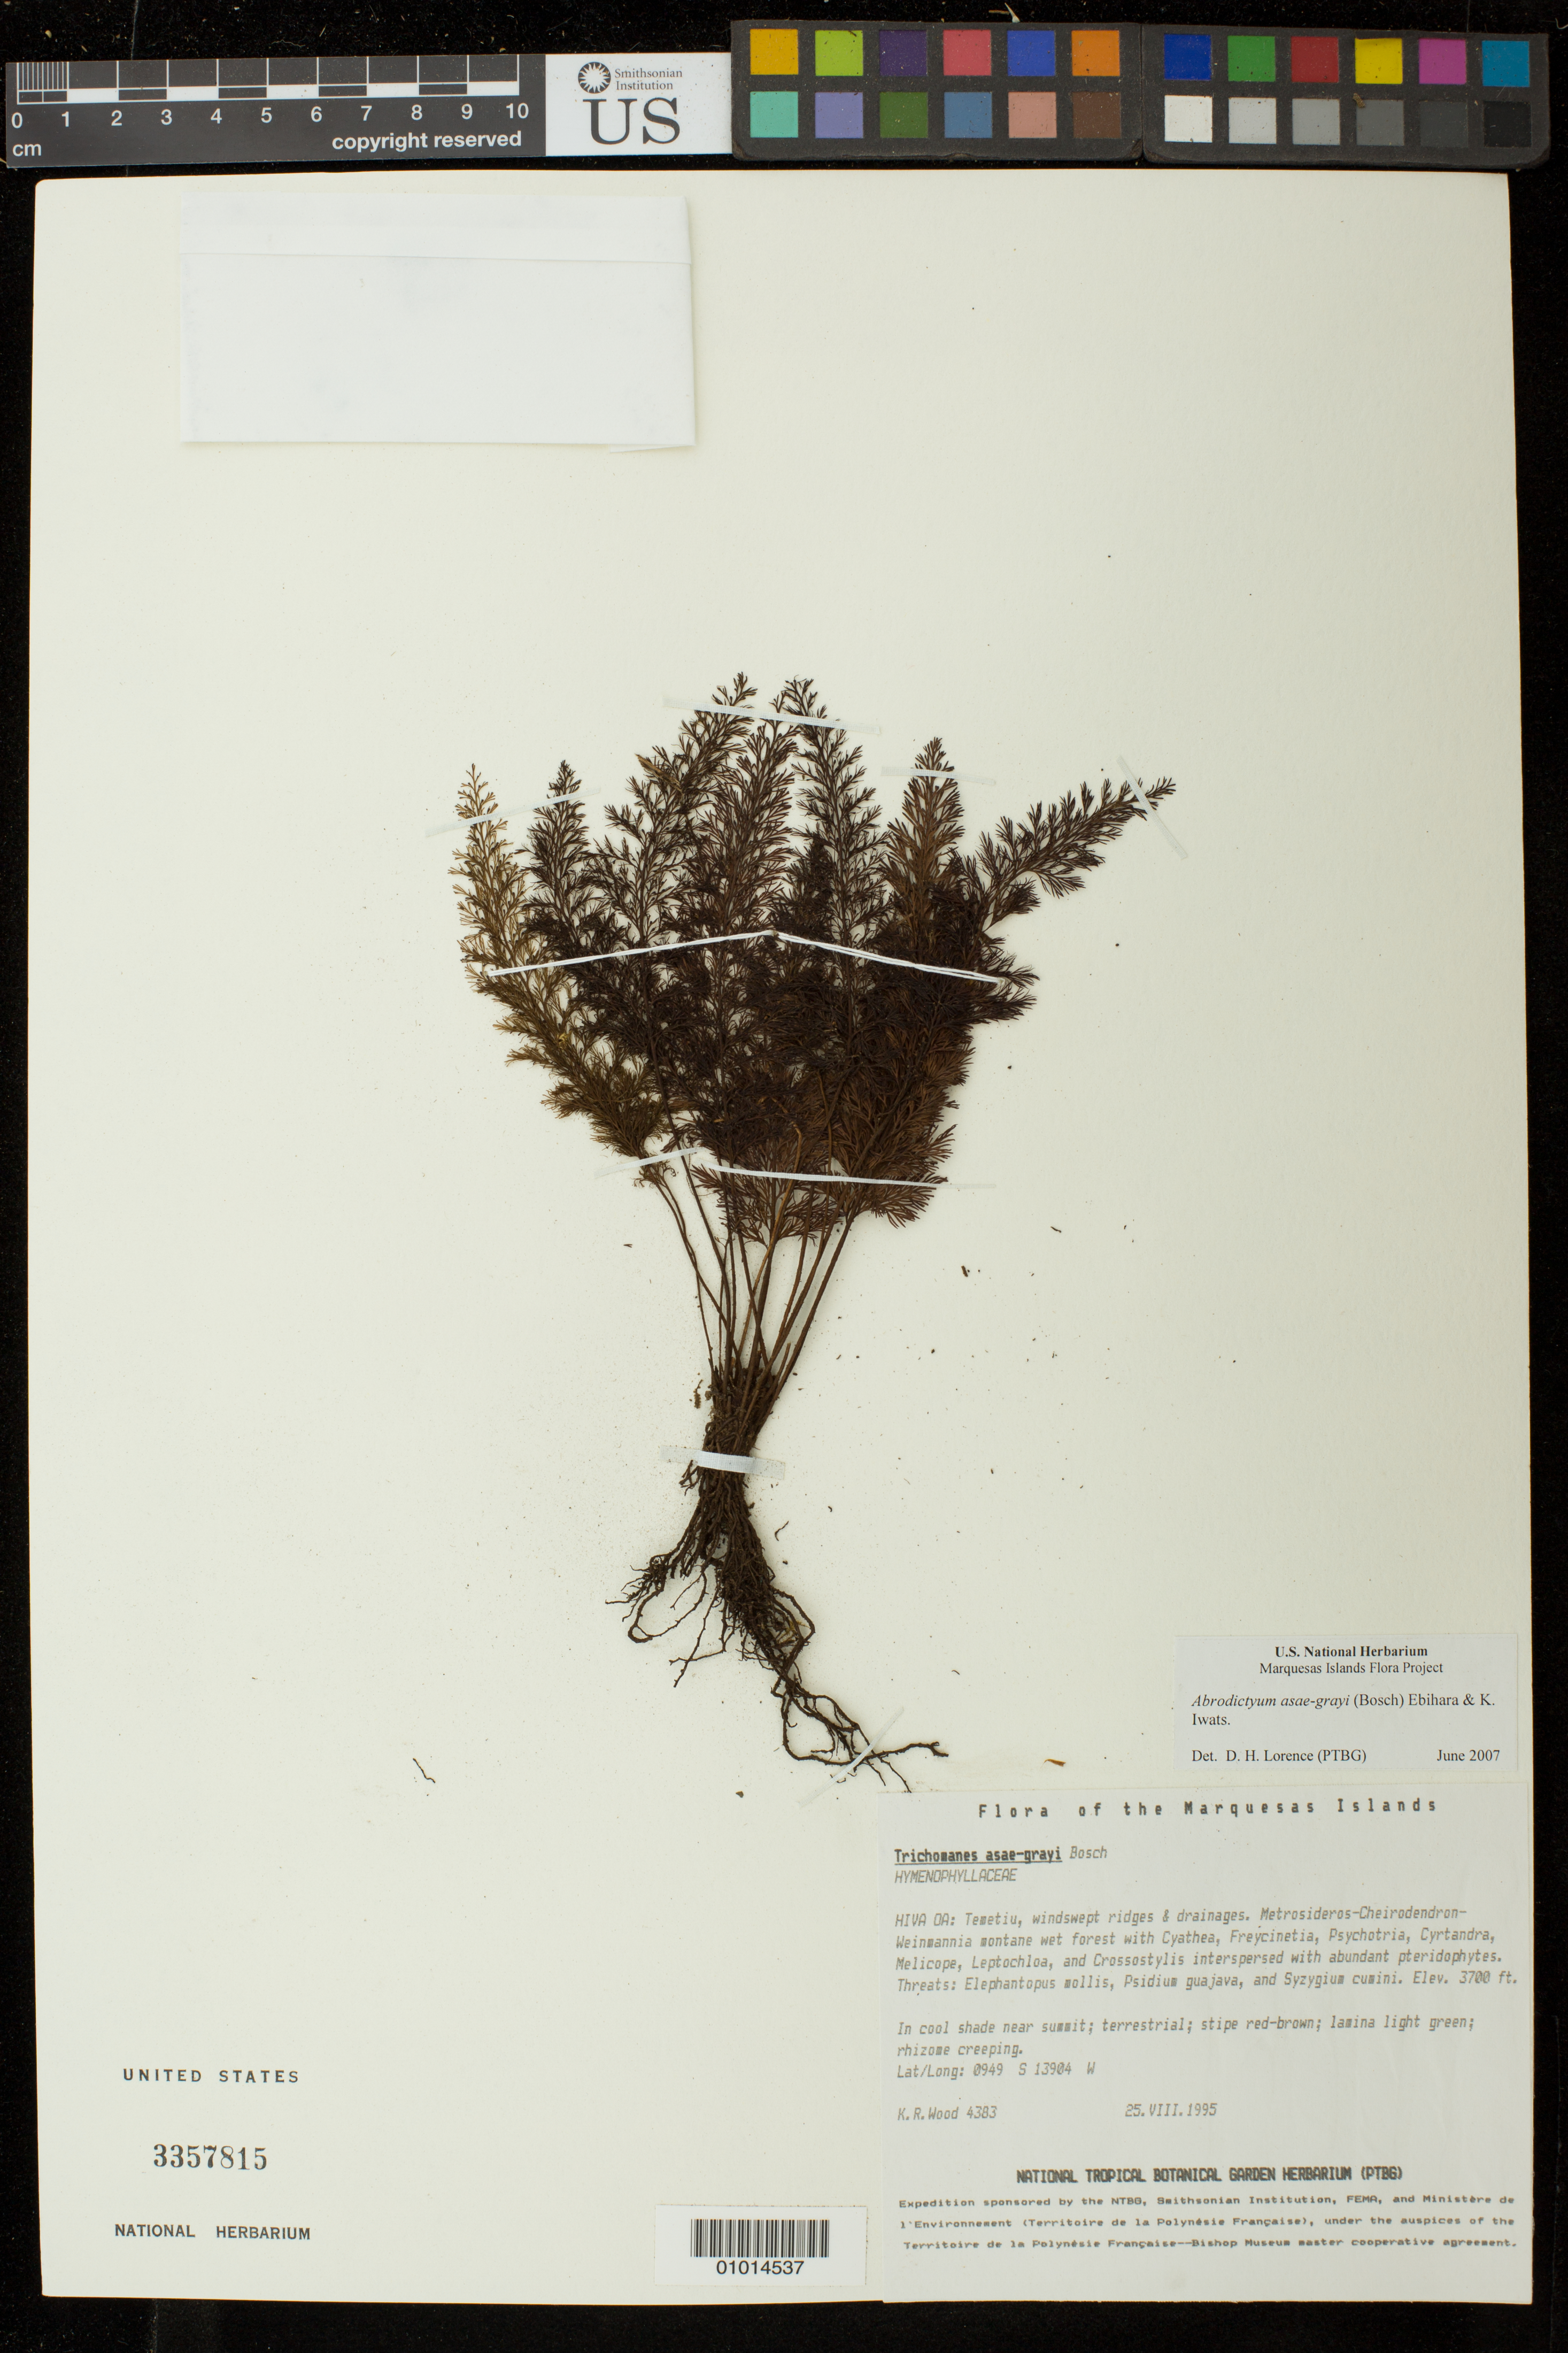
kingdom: Plantae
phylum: Tracheophyta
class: Polypodiopsida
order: Hymenophyllales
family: Hymenophyllaceae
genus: Abrodictyum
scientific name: Abrodictyum asae-grayi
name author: (Bosch) Ebihara & K. Iwats.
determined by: Lorence, David H., (PTBG), National Tropical Botanical Garden (UNITED STATES)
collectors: K. R. Wood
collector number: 4383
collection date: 1995-08-25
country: French Polynesia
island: Hiva Oa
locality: Temetiu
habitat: In cool shade near summit; windswept ridges and drainages, In Metrosideros-Cheirodendron-Weinmannia montane wet forest and Cyathea-Freycinetia interspersed with rich pteridophyte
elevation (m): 1128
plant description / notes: Elaphantopsis mollis, Psidium guajava, Syzygium cuminii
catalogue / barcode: US 3357815